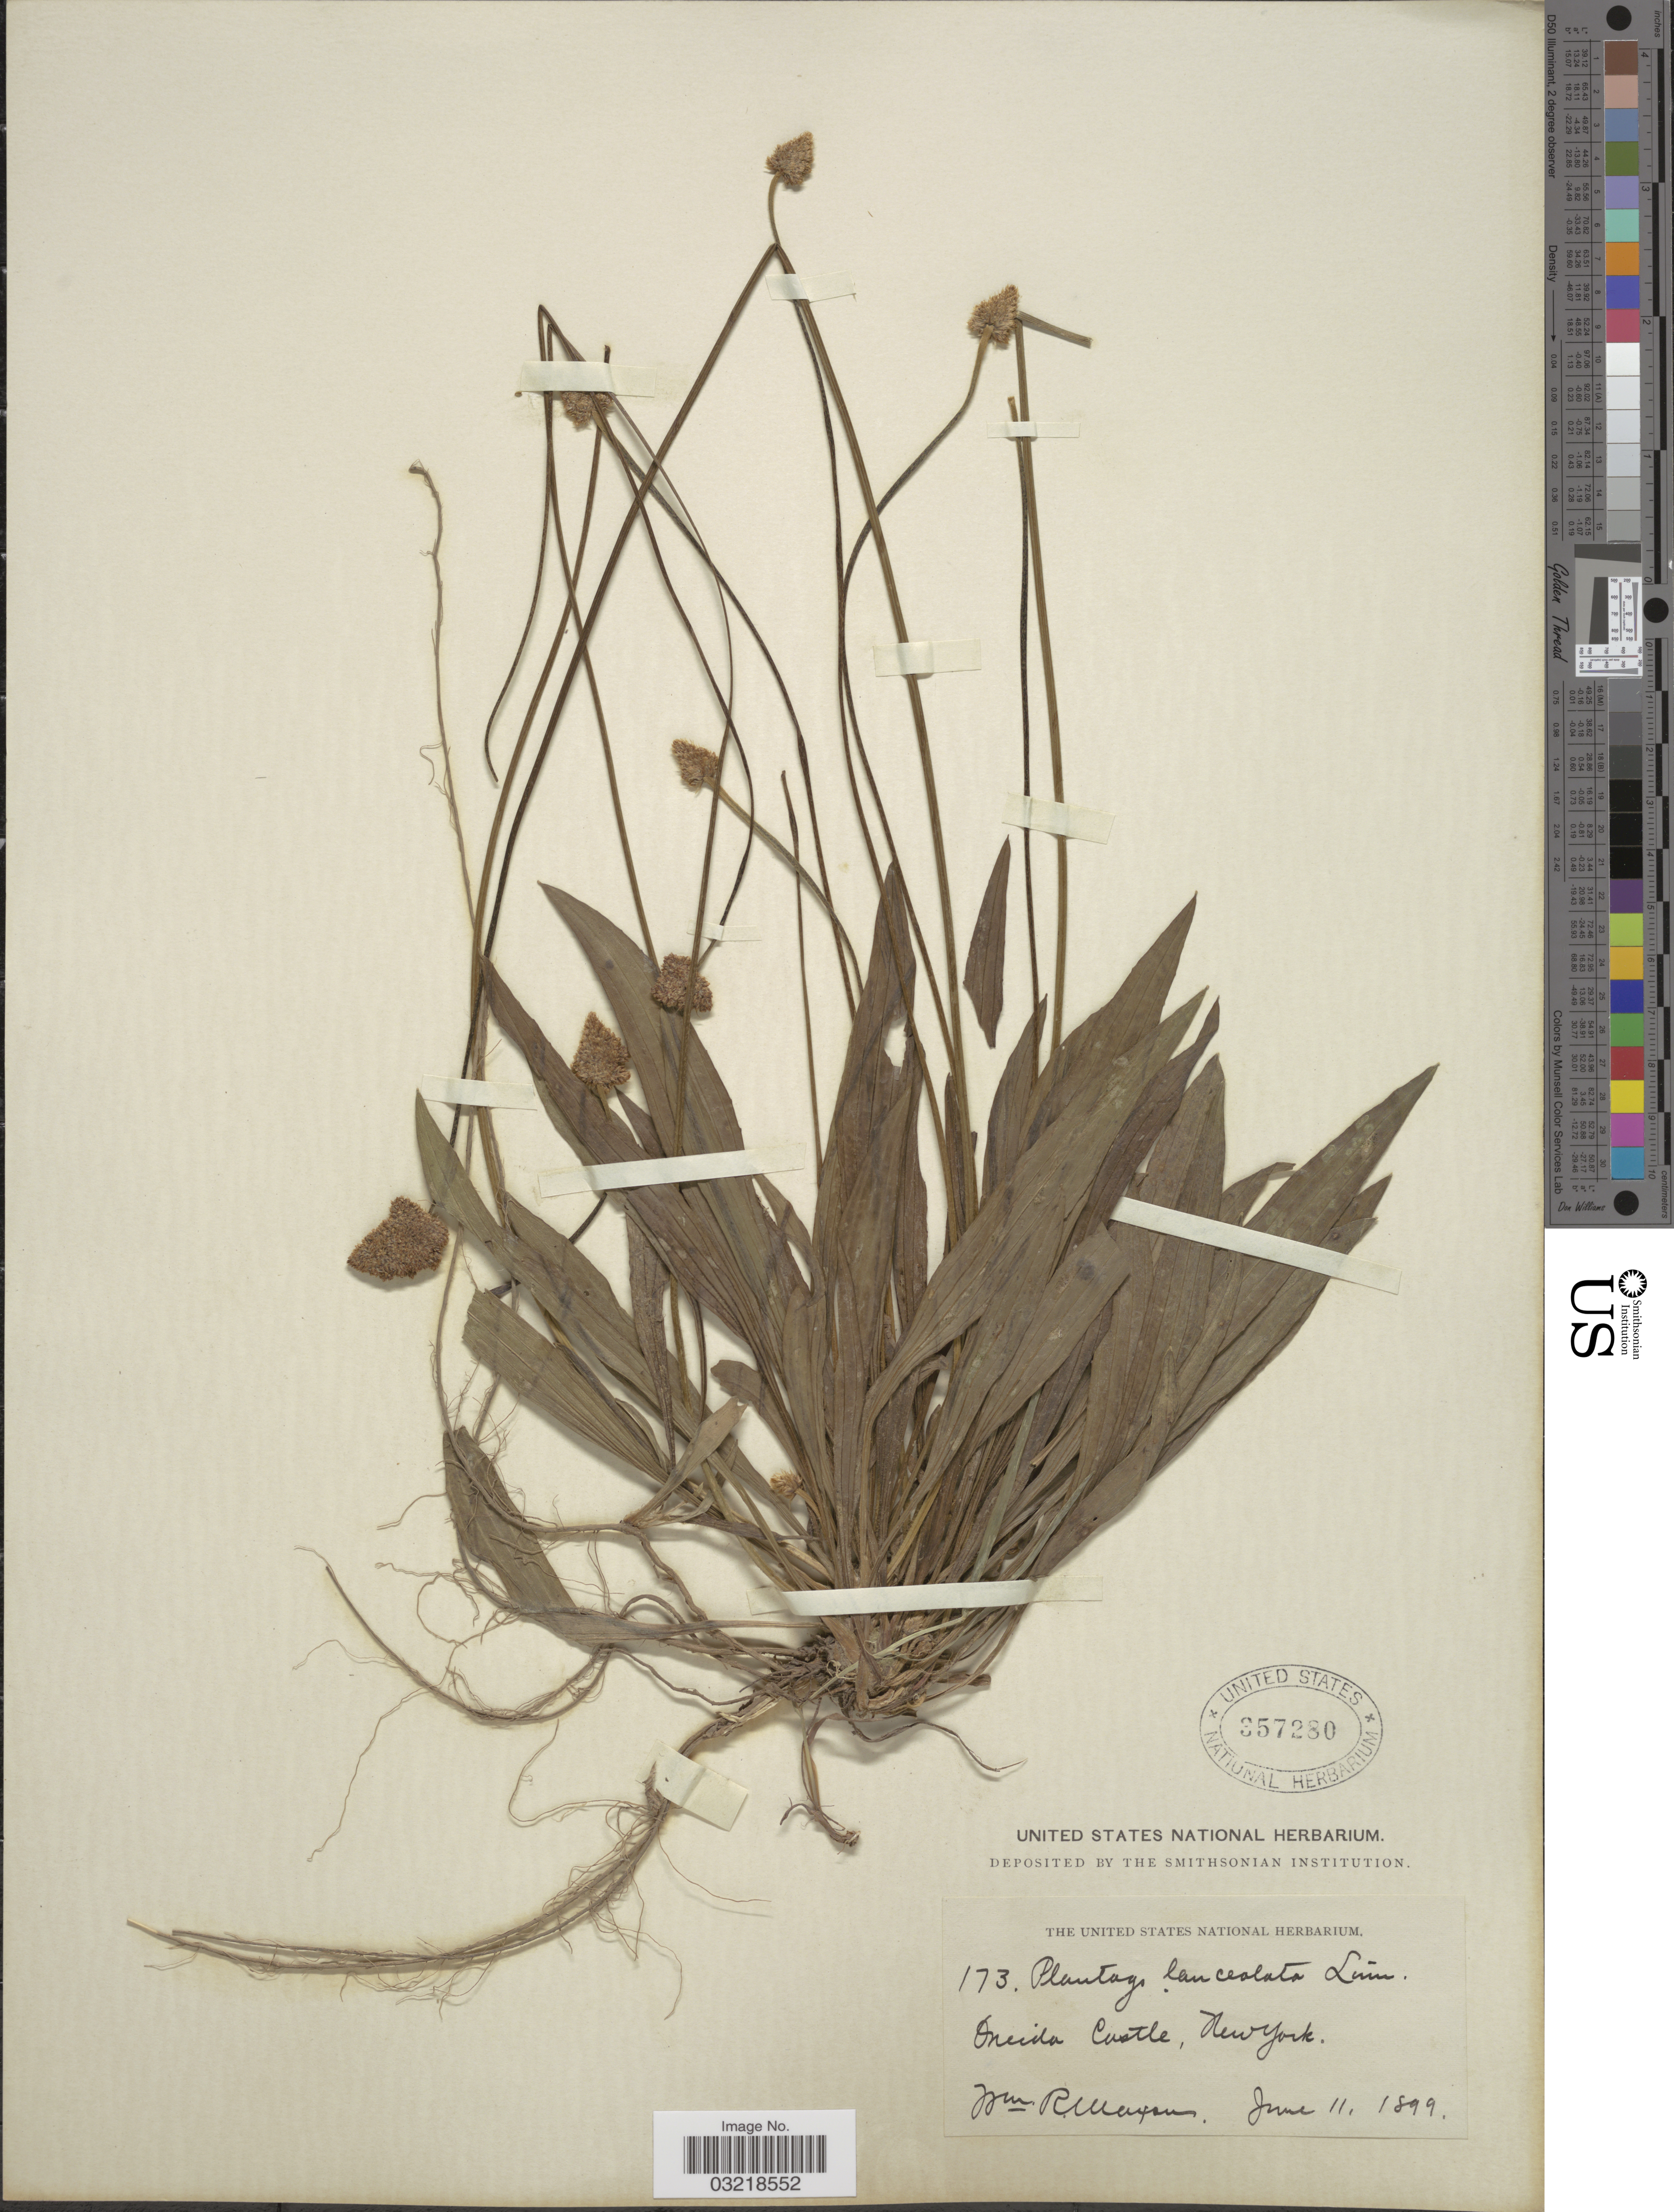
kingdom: Plantae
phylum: Tracheophyta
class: Magnoliopsida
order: Lamiales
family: Plantaginaceae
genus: Plantago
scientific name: Plantago lanceolata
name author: L.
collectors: W. R. Maxon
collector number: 173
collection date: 1899-06-11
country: United States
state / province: New York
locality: Oneida Castle.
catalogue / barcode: US 357280